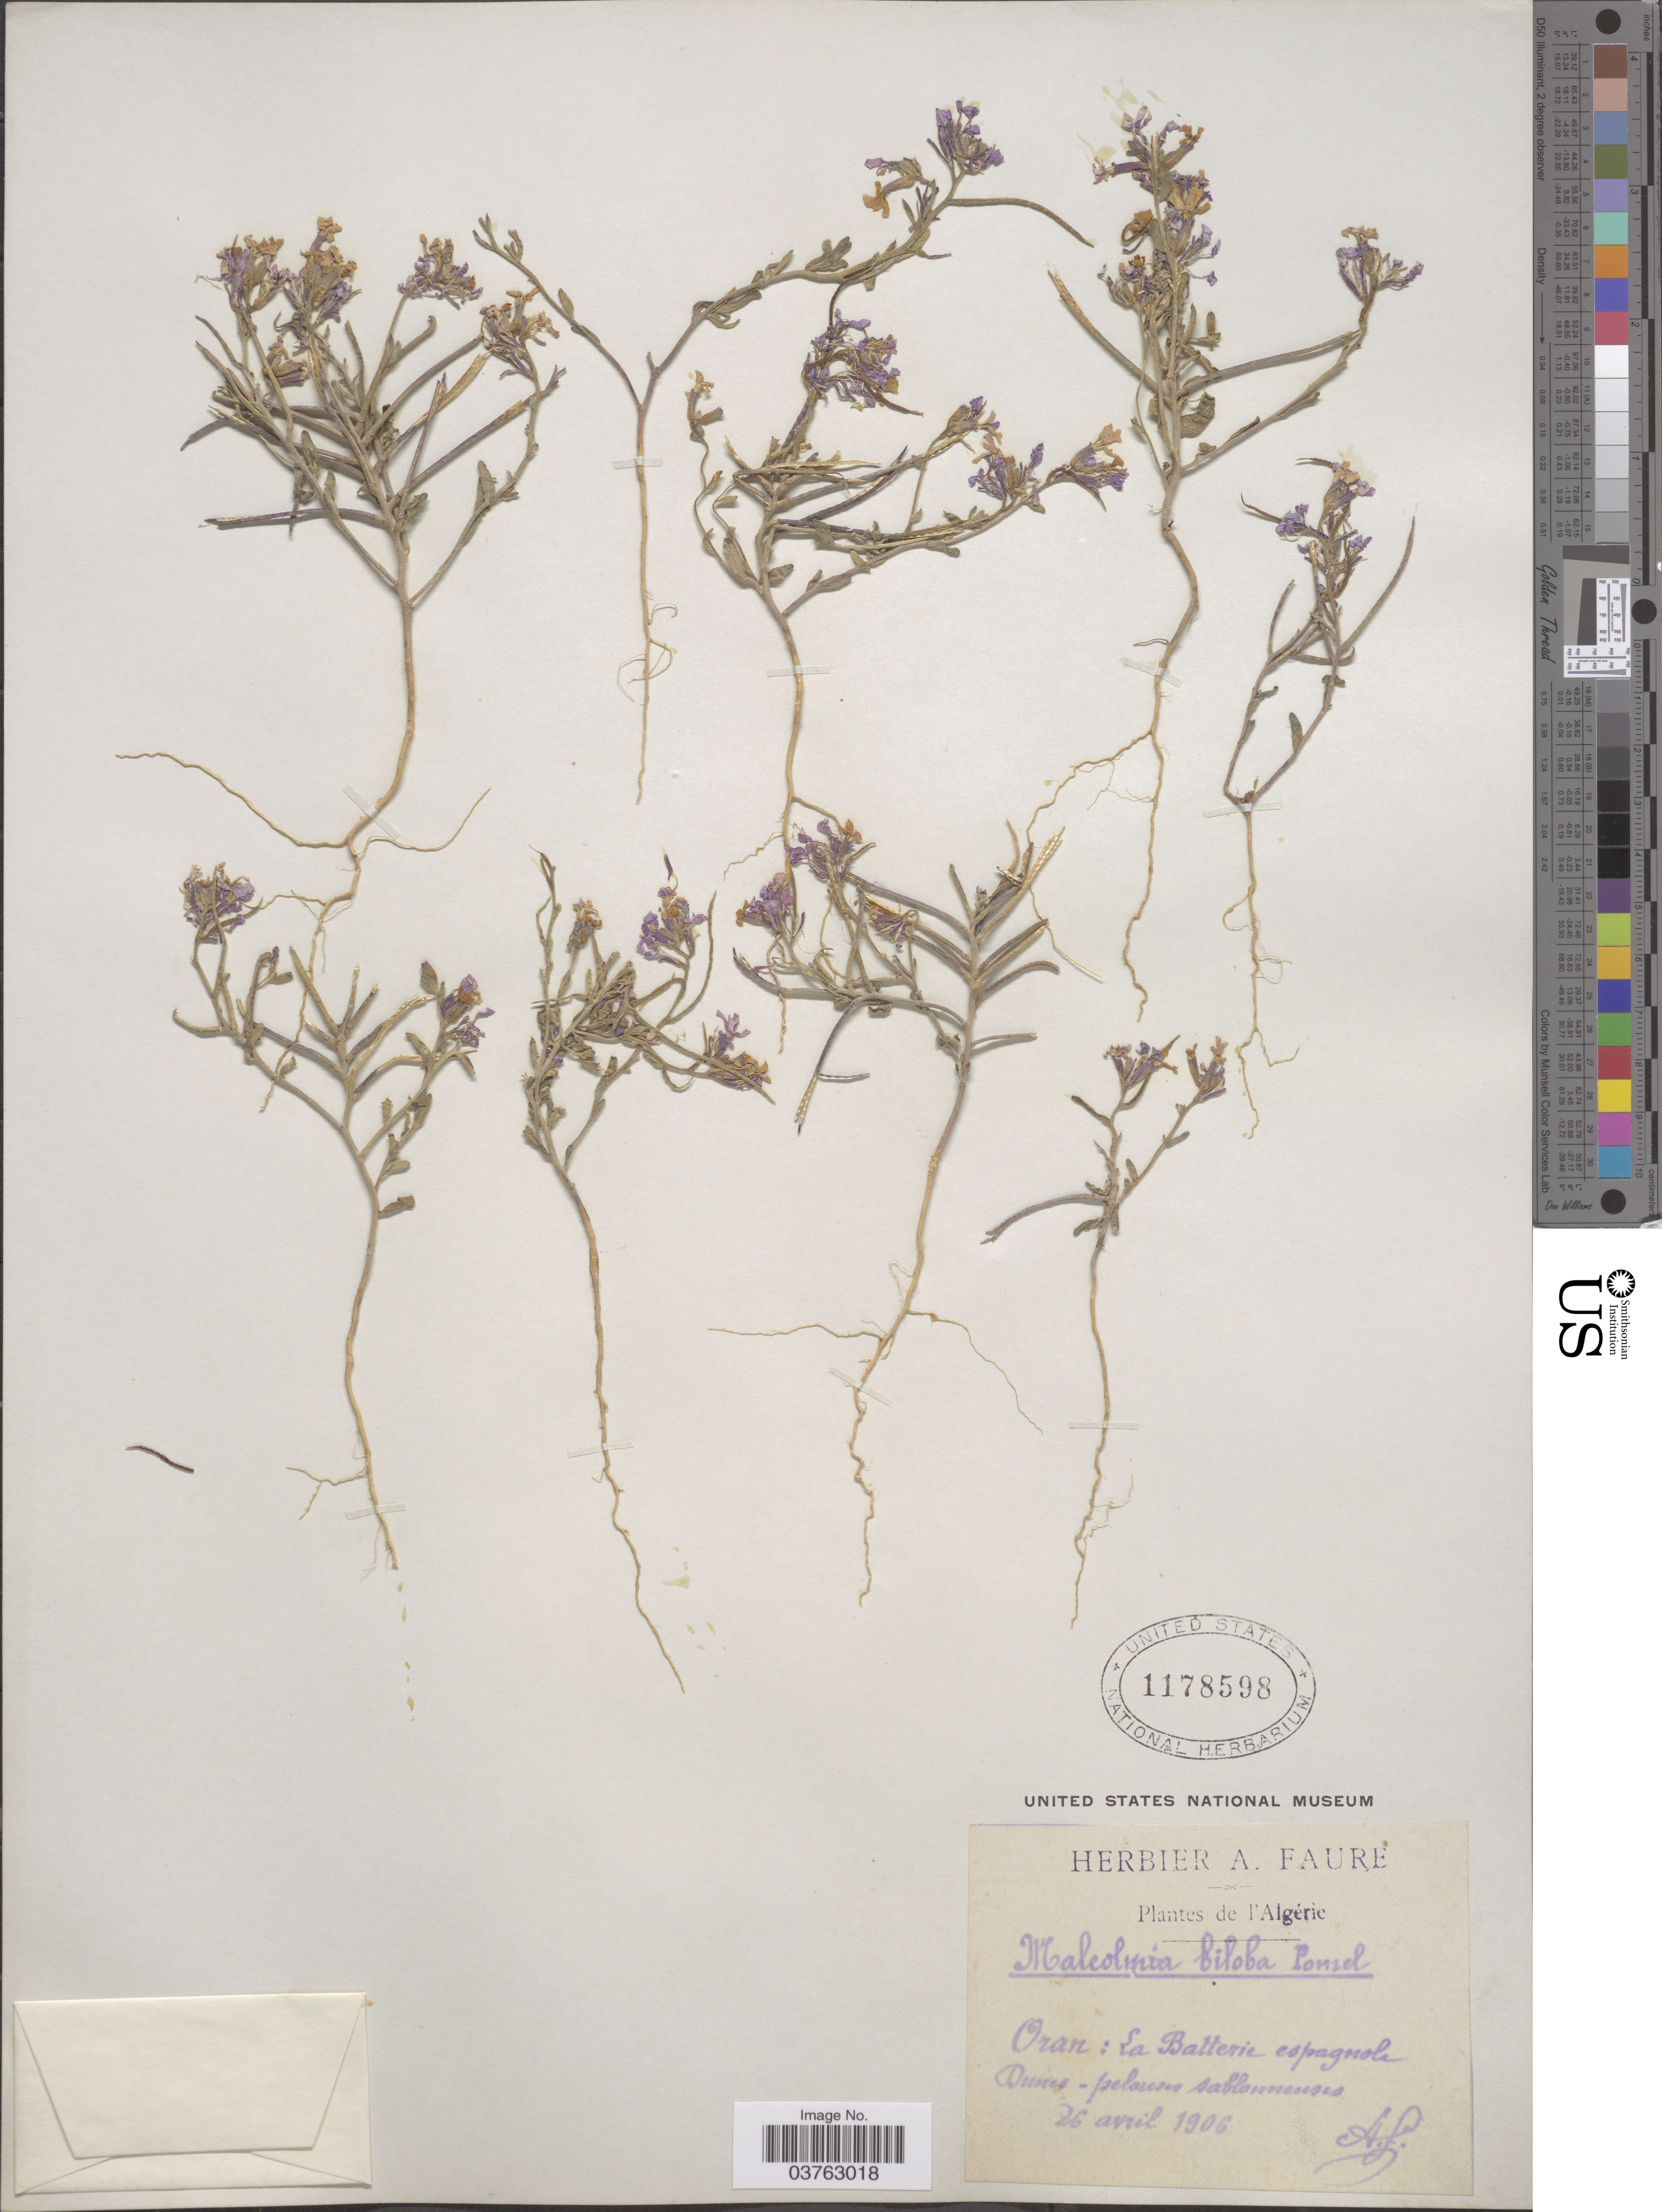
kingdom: Plantae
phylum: Tracheophyta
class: Magnoliopsida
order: Brassicales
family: Brassicaceae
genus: Malcolmia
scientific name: Malcolmia biloba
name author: Pomel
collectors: A. Faure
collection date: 1906-04-26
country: Algeria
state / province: Oran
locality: La Balterie espagnole.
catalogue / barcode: US 1178598